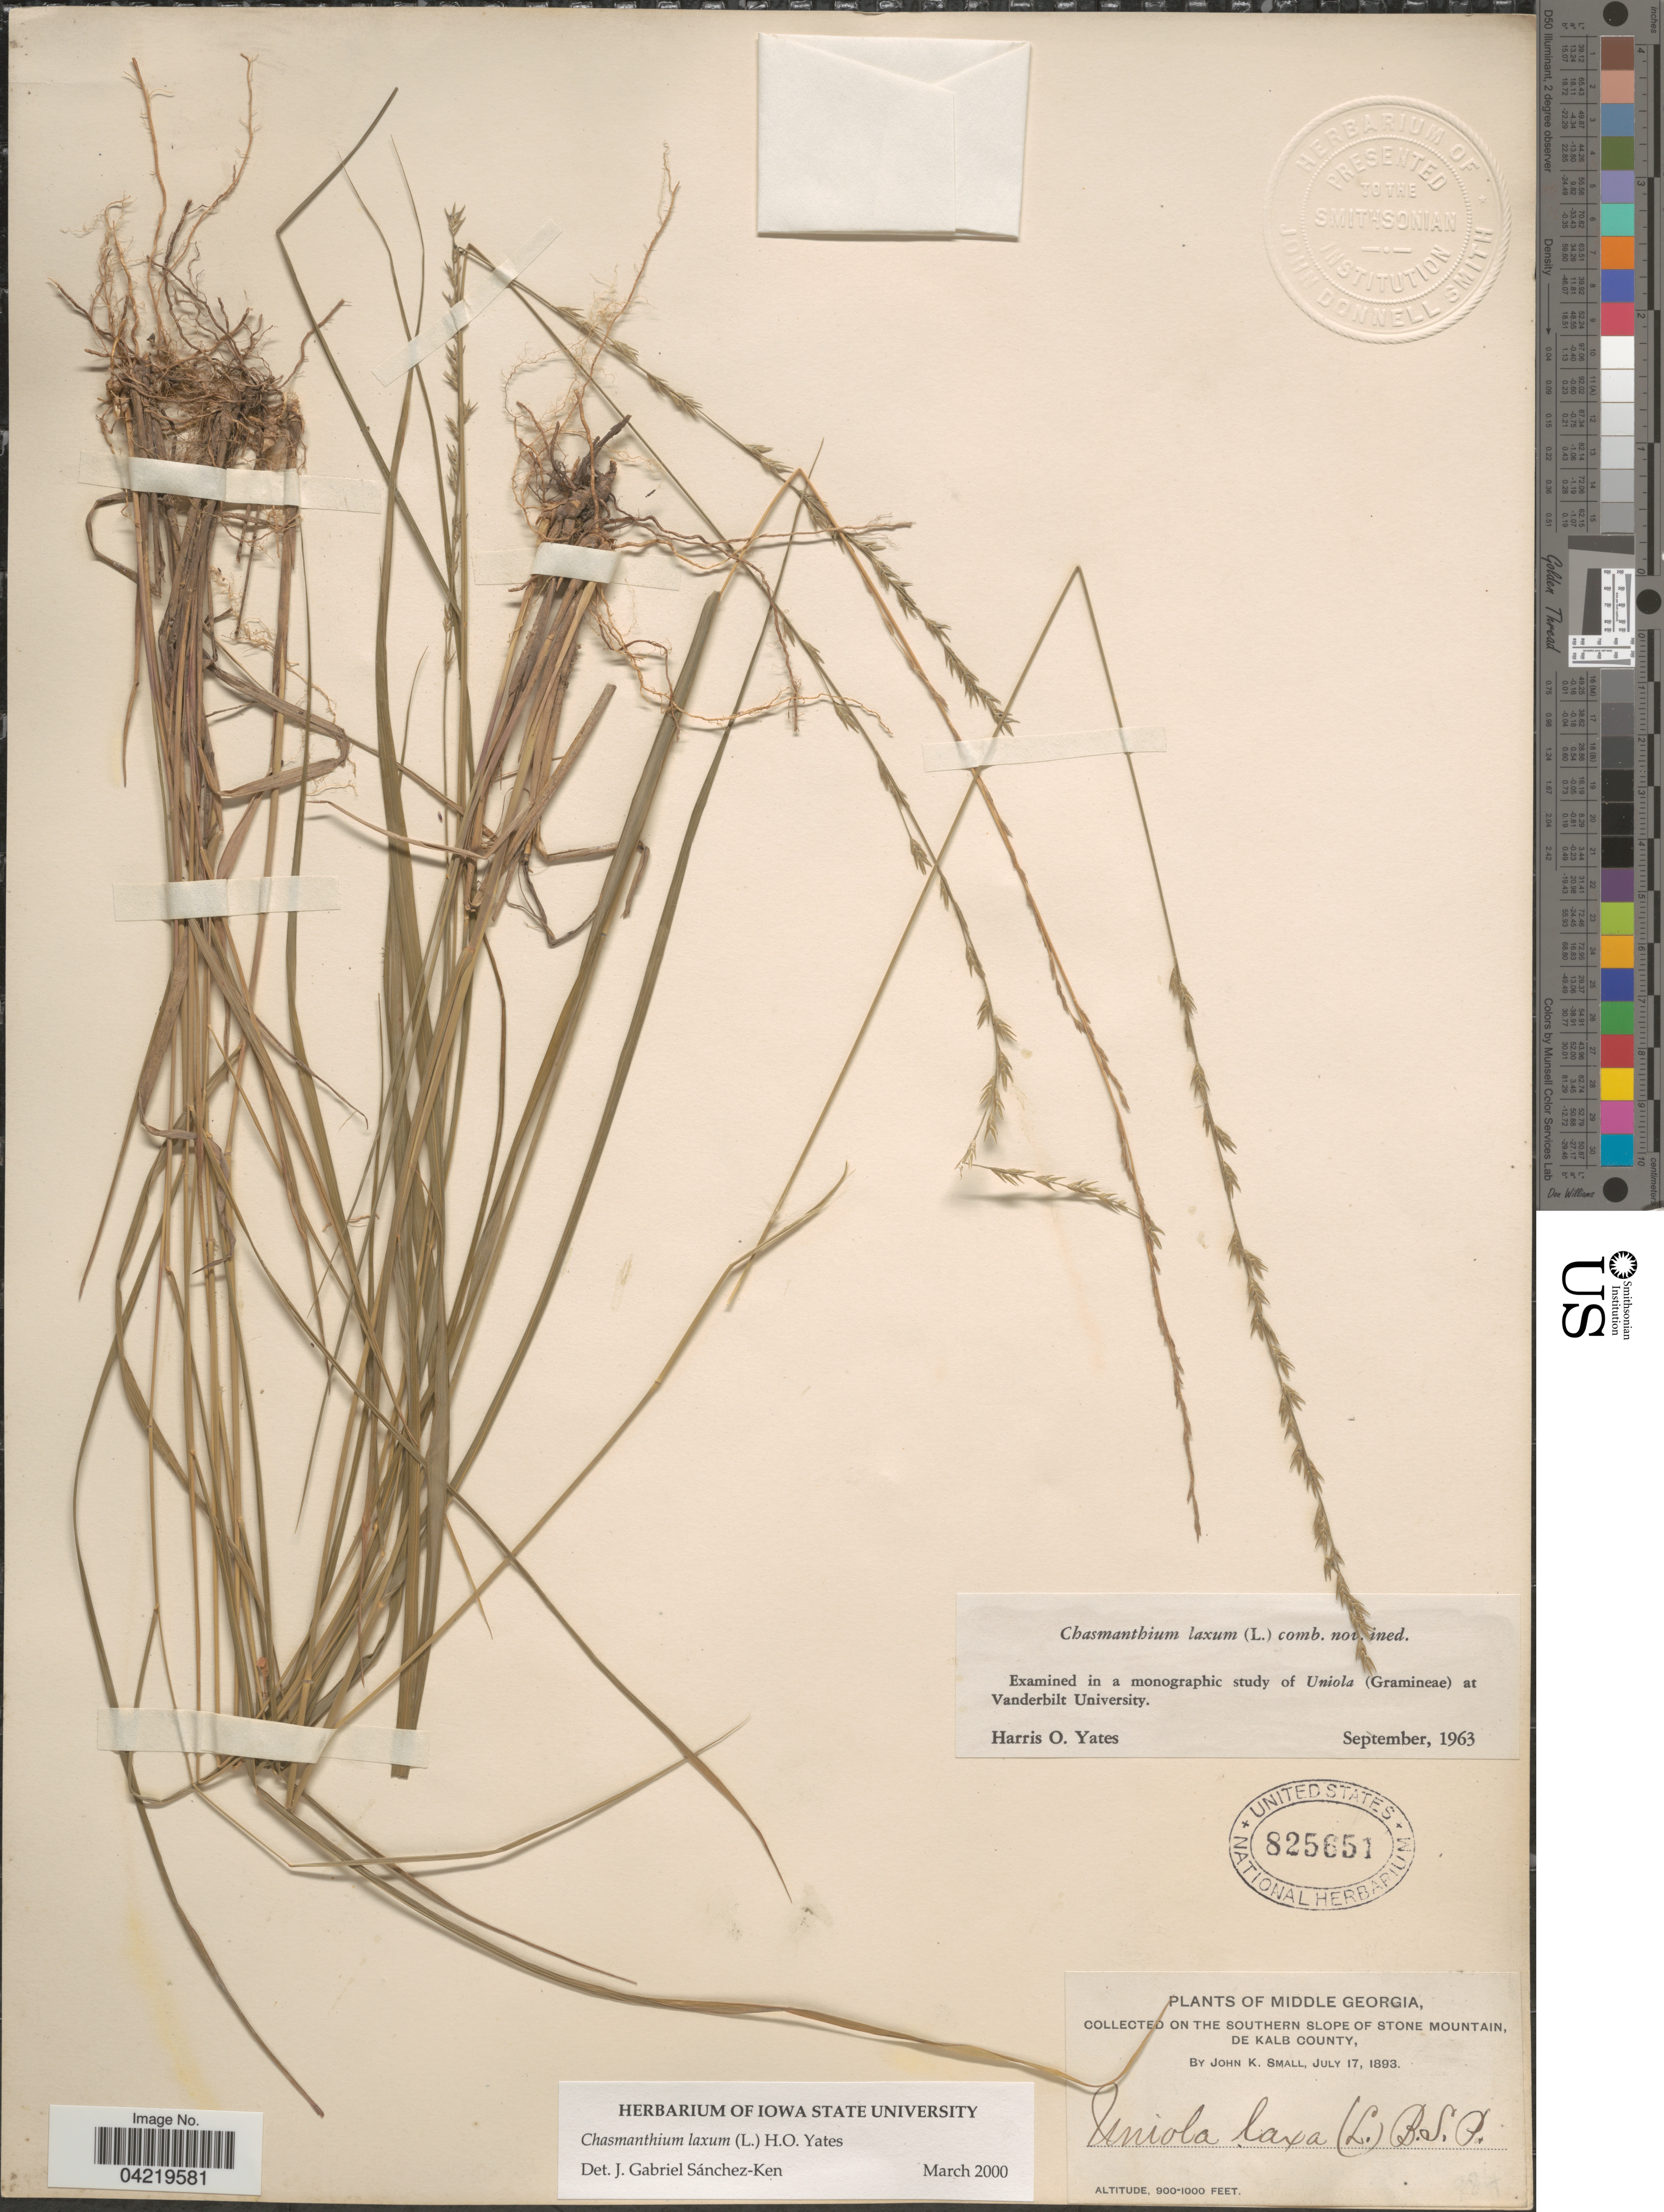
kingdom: Plantae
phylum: Tracheophyta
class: Liliopsida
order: Poales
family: Poaceae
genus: Chasmanthium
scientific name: Chasmanthium laxum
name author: (L.) H.O. Yates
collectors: J. K. Small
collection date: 1893-07-17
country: United States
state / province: Georgia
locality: Middle Georgia. On the southern slope of Stone Mountain, De Kalb County.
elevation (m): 274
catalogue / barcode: US 825651